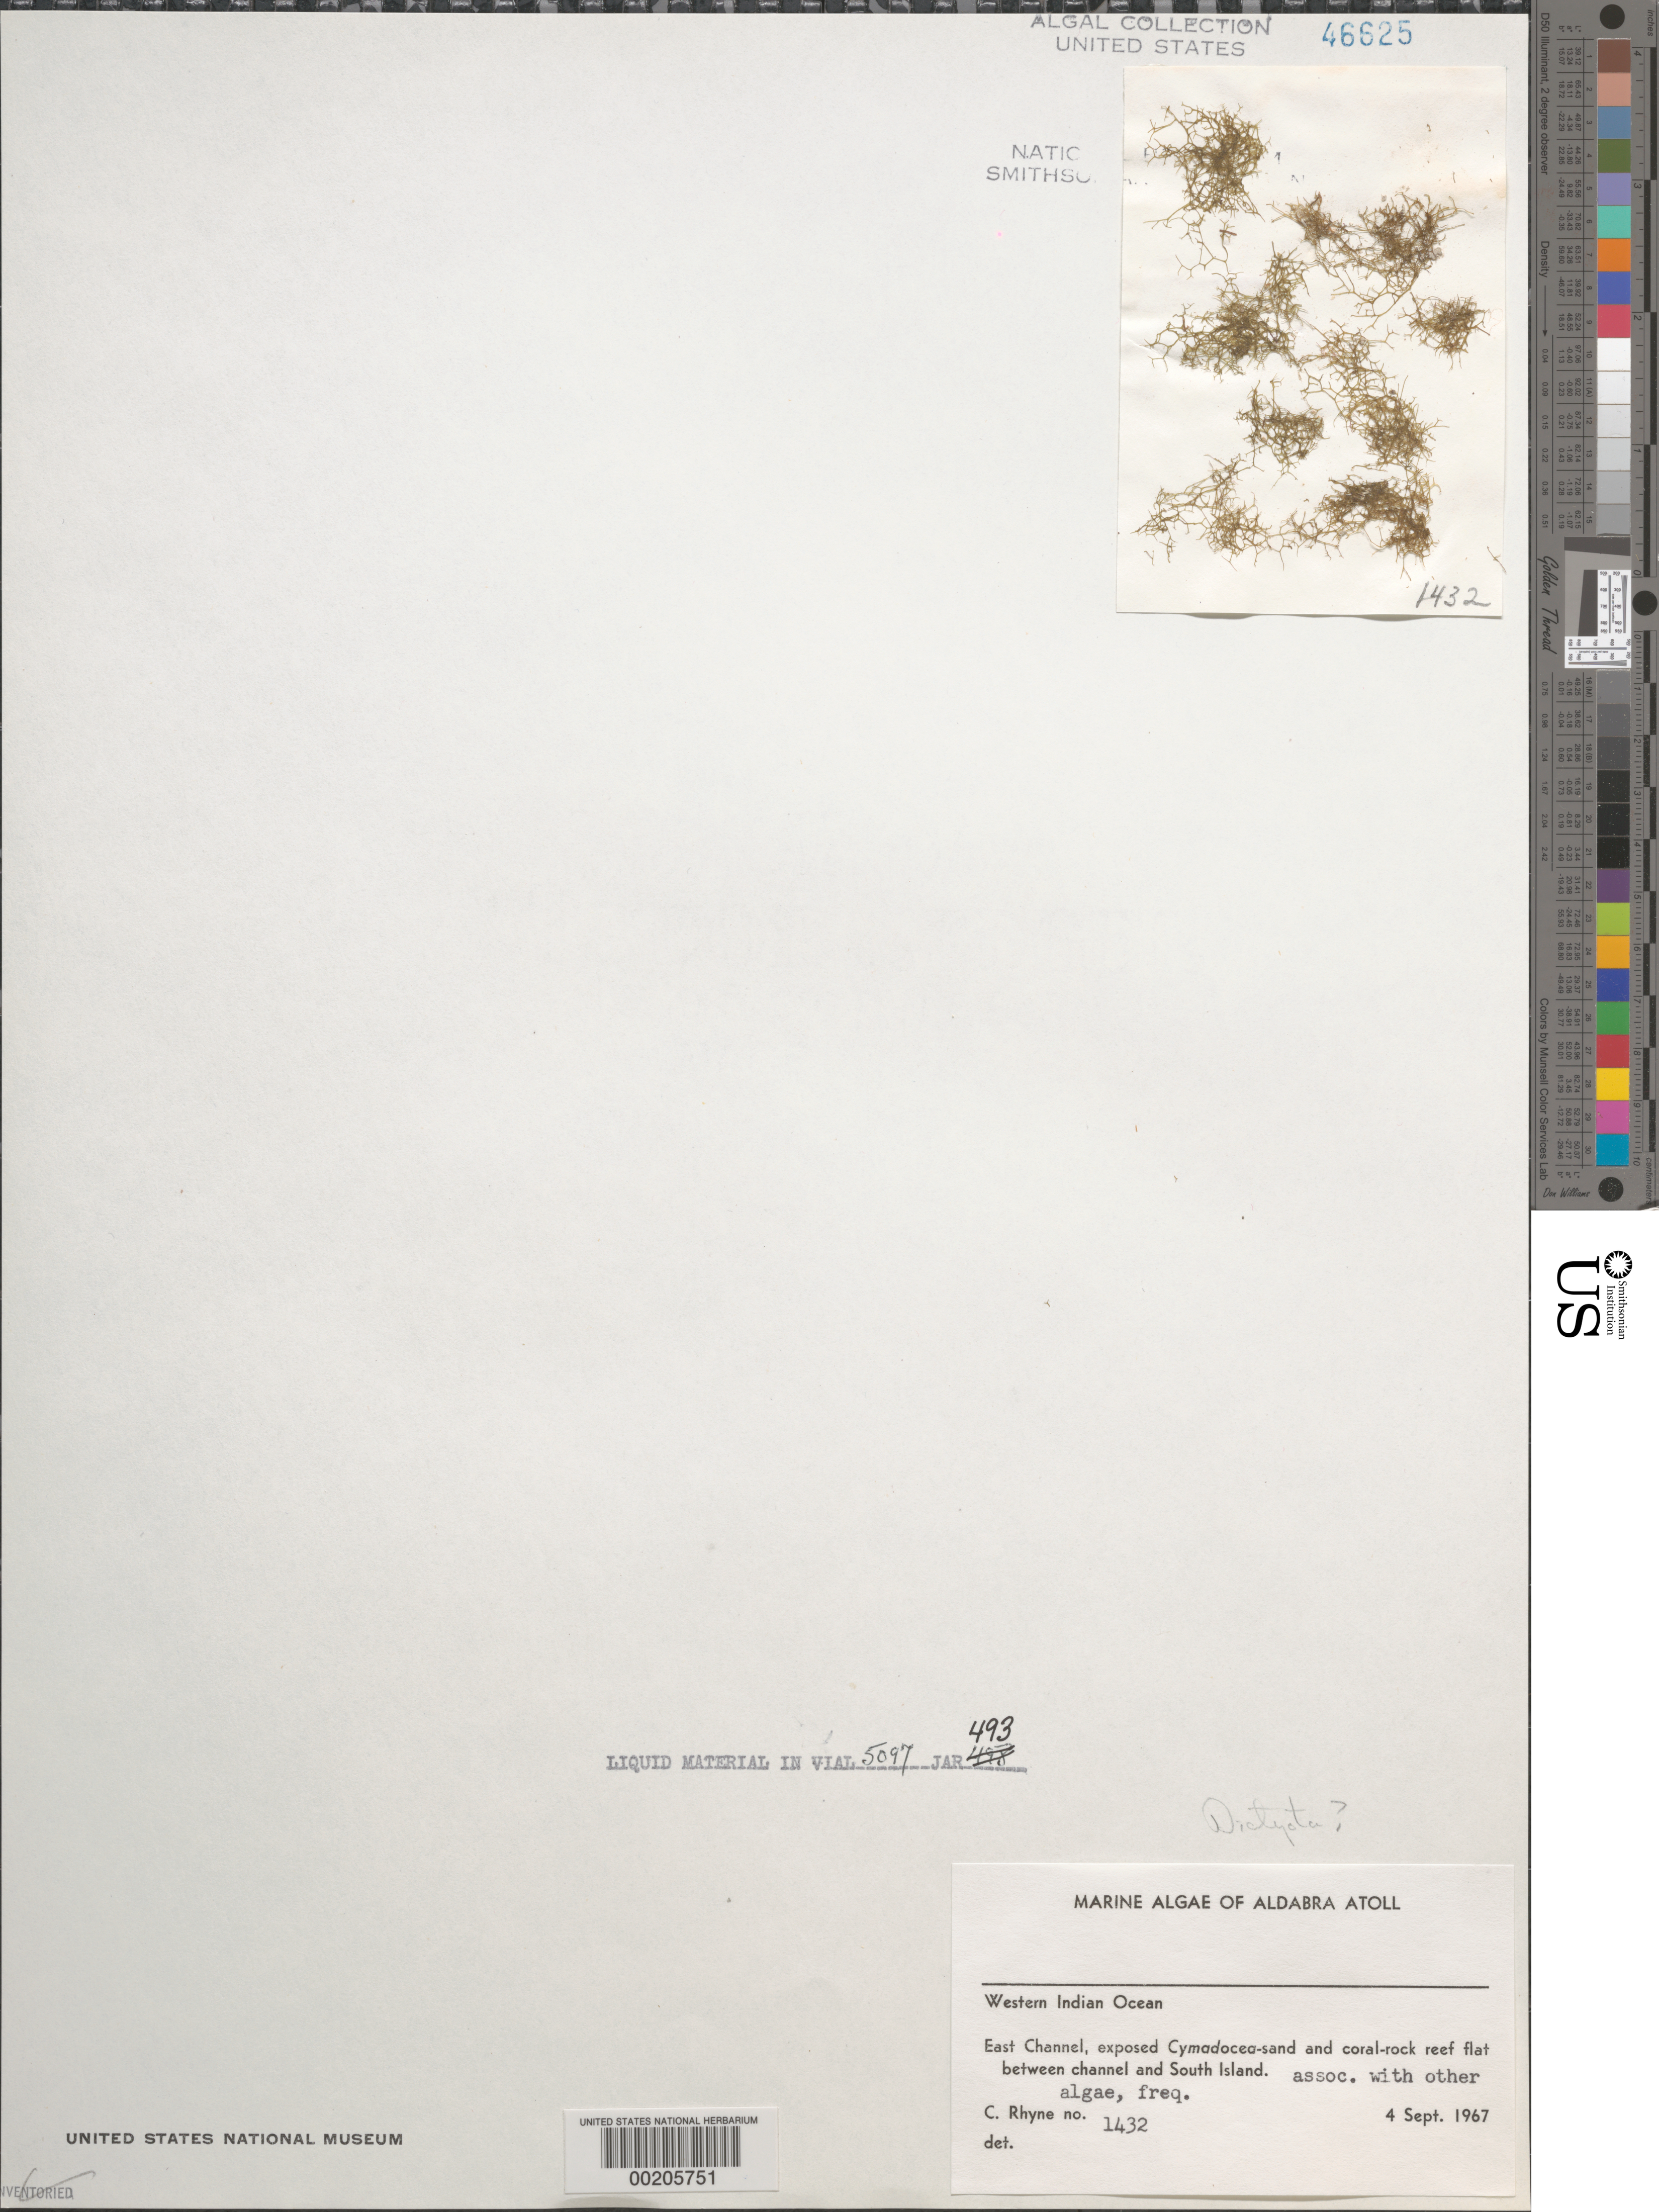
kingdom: Chromista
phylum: Ochrophyta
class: Phaeophyceae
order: Dictyotales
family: Dictyotaceae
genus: Dictyota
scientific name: Dictyota sp.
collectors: C. Rhyne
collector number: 1432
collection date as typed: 04 Sep 1967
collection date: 1967-09-04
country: Seychelles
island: Aldabra Atoll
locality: Between East Channel and South Island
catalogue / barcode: US 46625